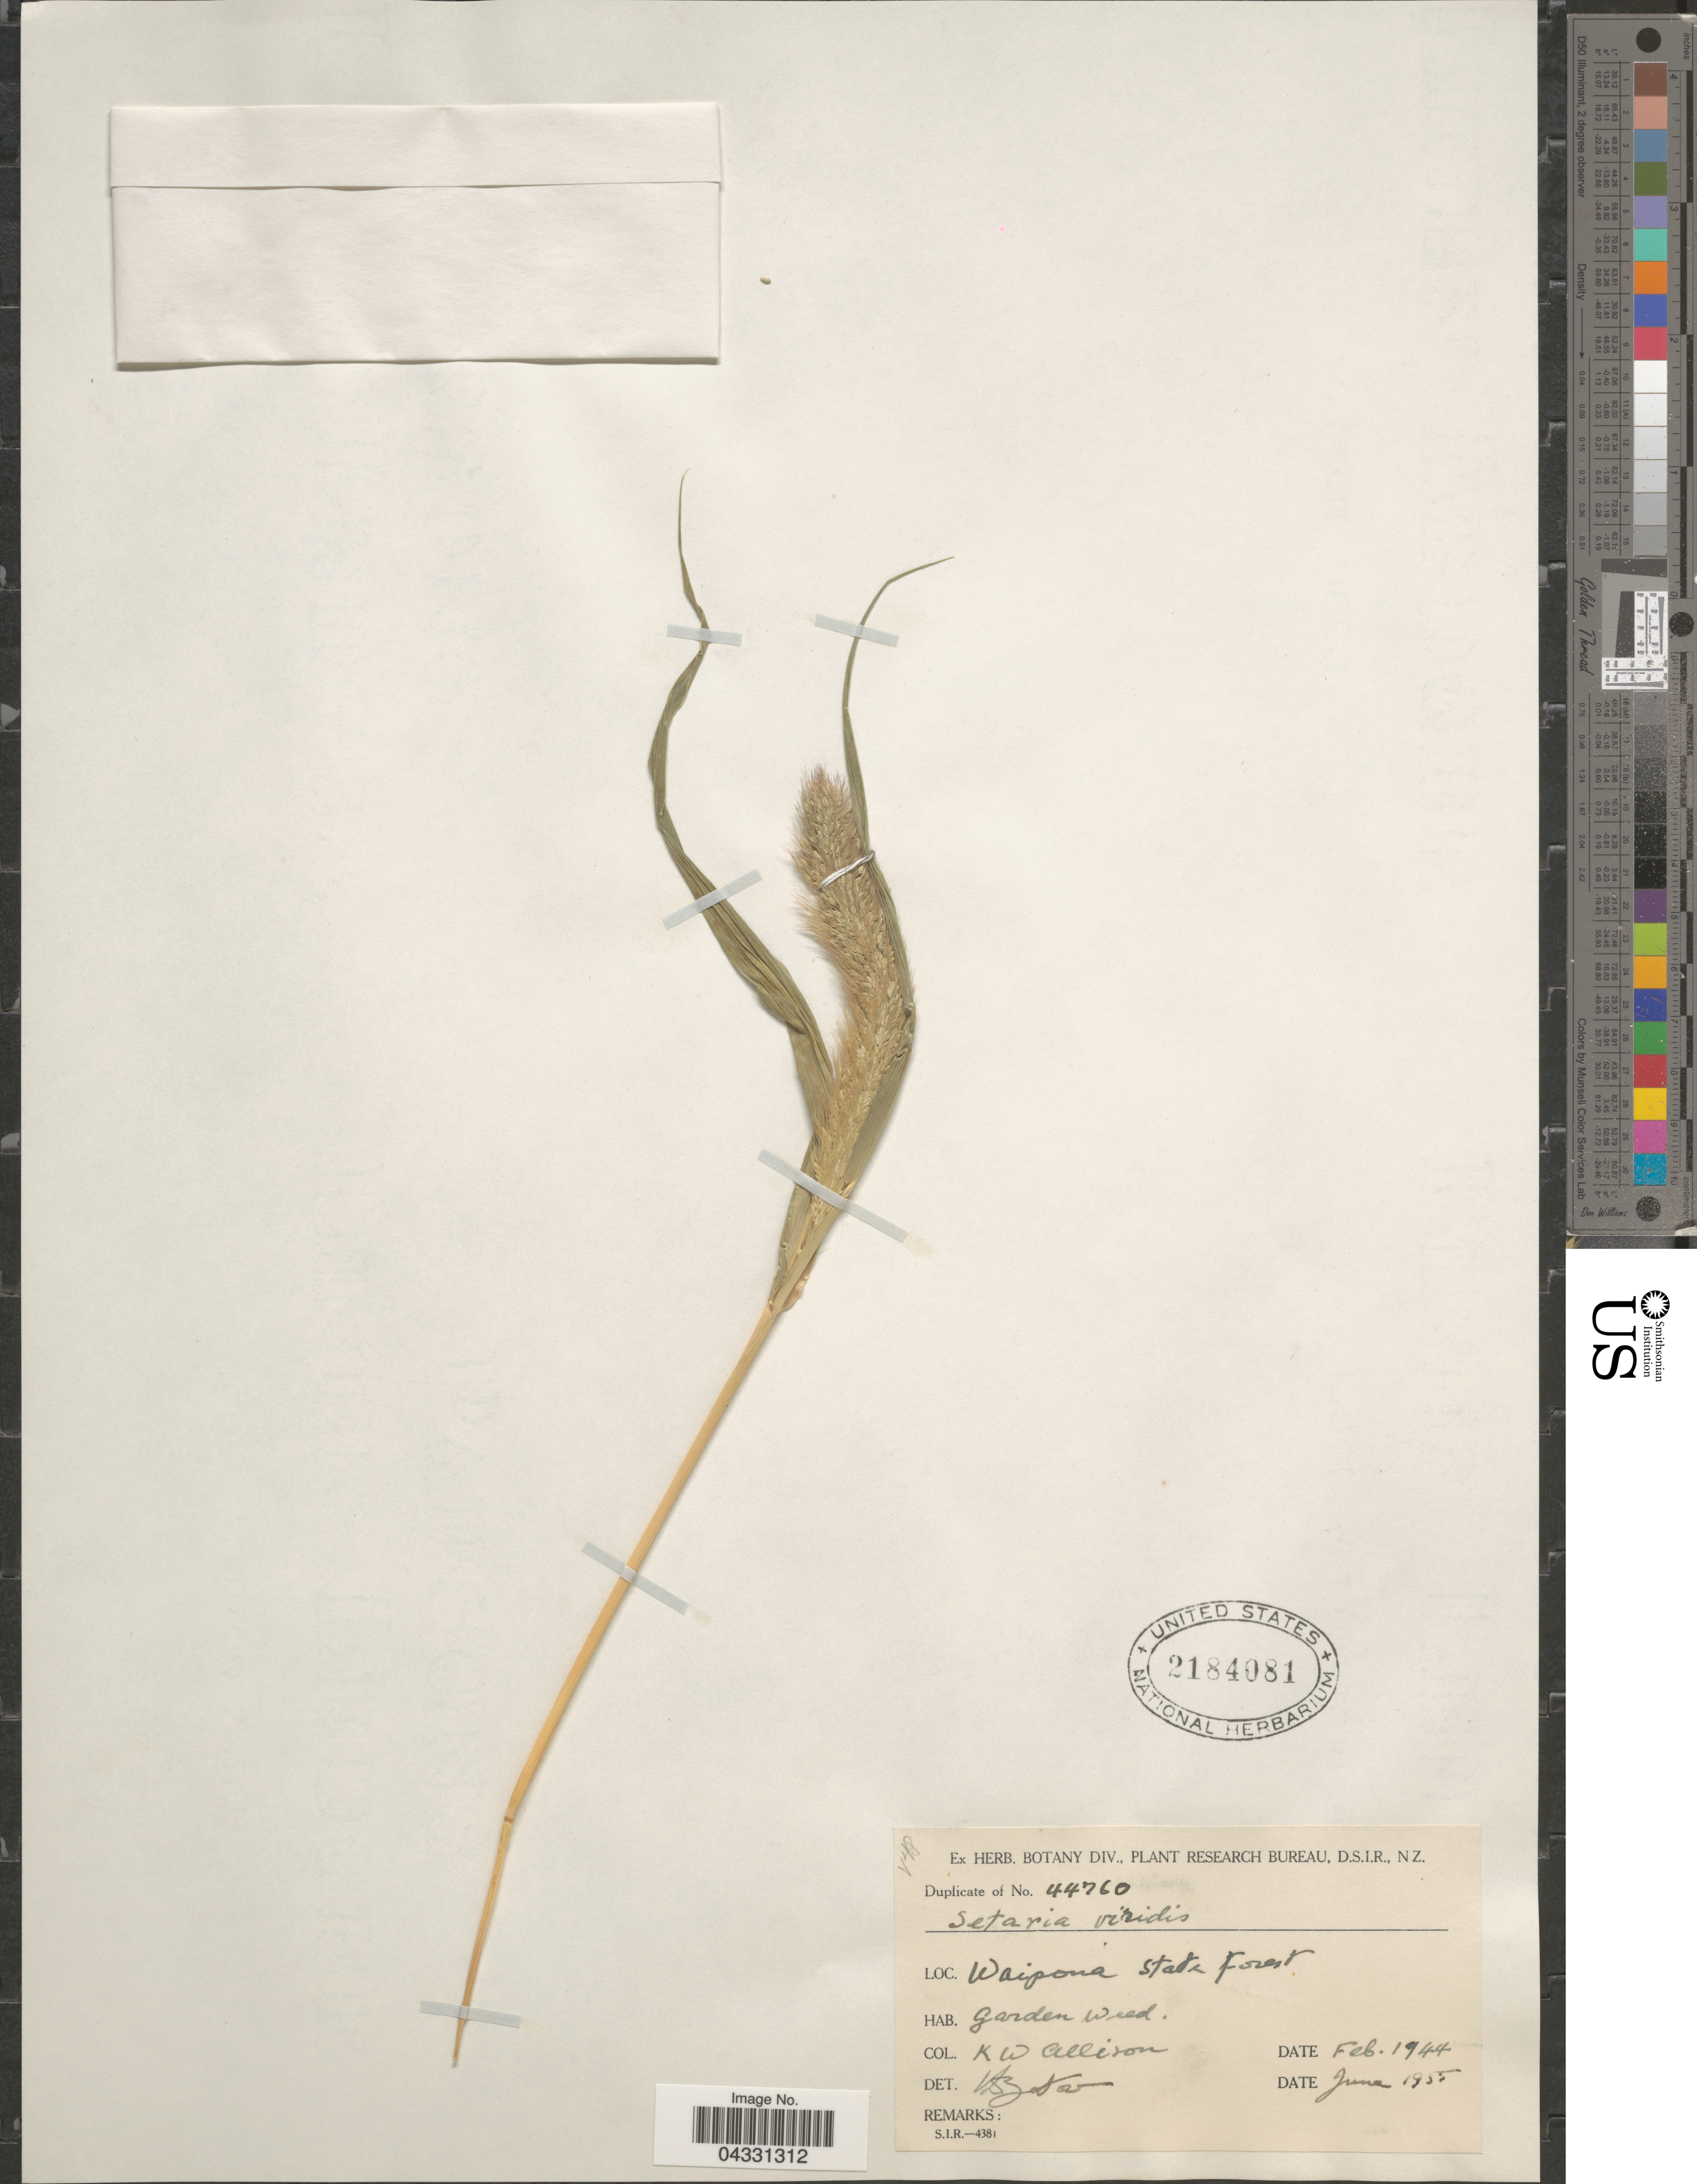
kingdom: Plantae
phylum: Tracheophyta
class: Liliopsida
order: Poales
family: Poaceae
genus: Setaria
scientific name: Setaria viridis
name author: (L.) P. Beauv.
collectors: K. Allison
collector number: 44760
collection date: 1944-02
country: New Zealand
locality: Waipona State Forest.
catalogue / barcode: US 2184081